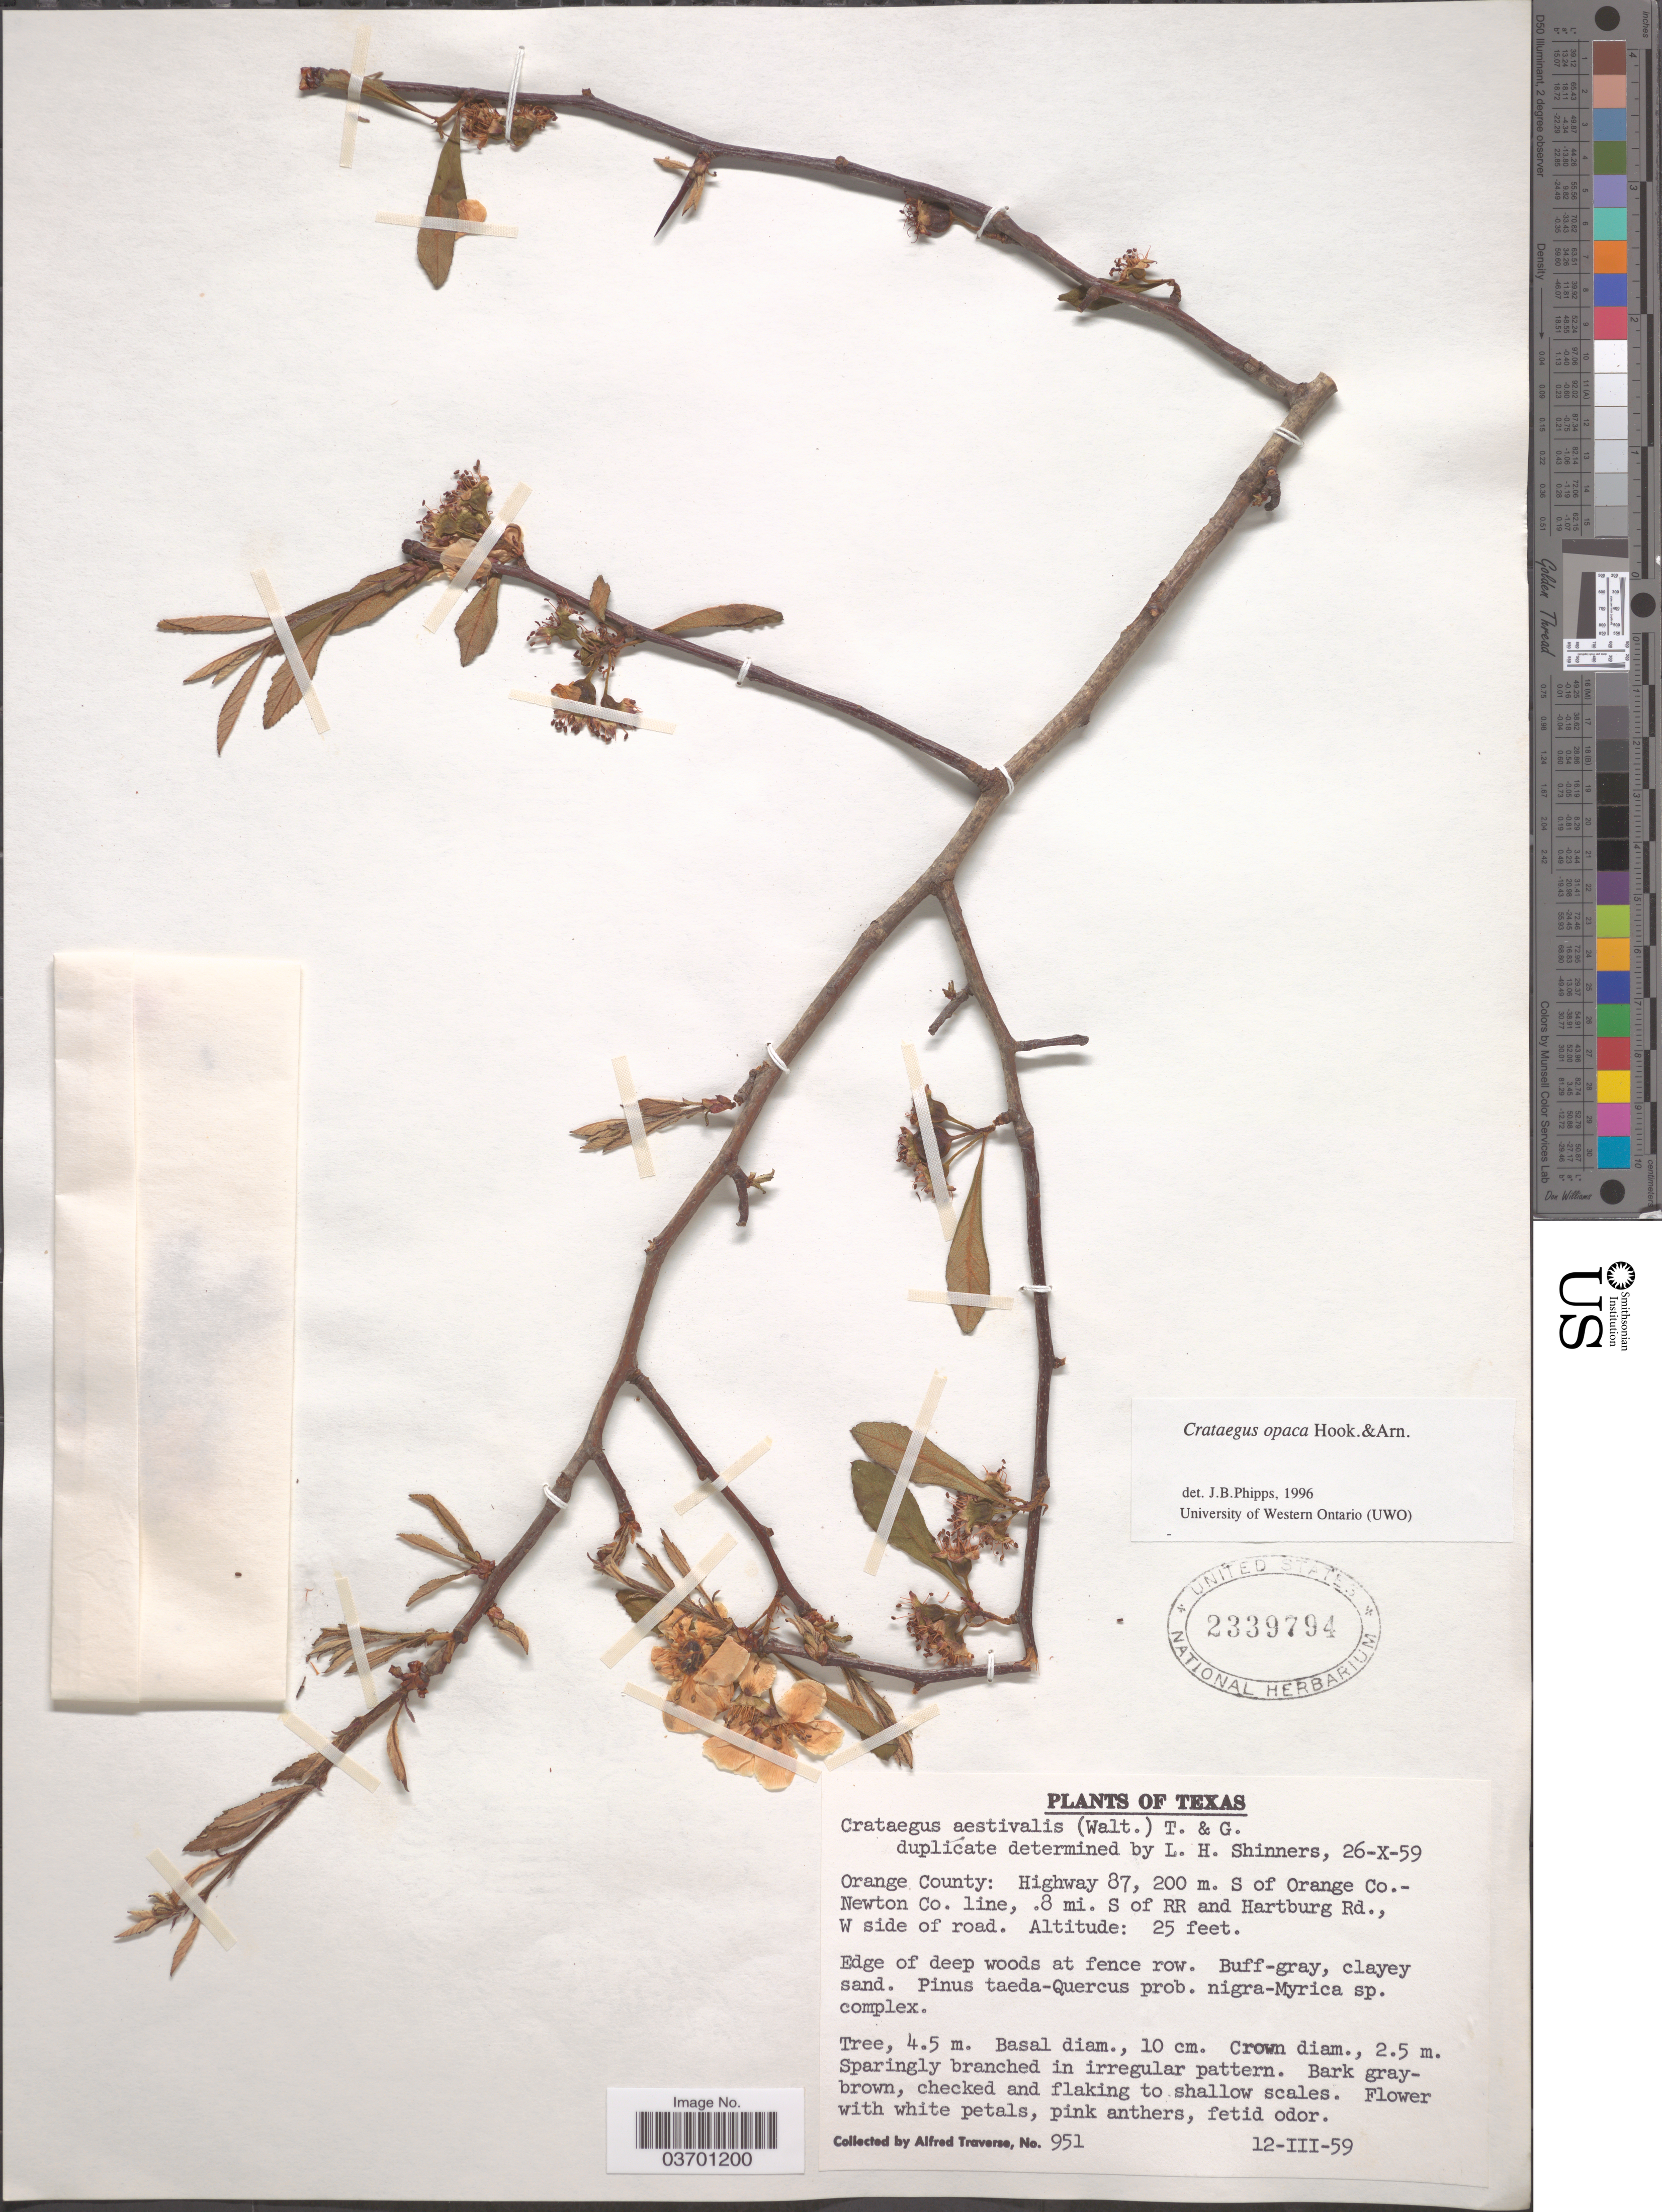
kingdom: Plantae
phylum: Tracheophyta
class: Magnoliopsida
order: Rosales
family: Rosaceae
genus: Crataegus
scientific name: Crataegus opaca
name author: Hook. & Arn.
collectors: A. Traverse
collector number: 951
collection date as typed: Transcribed d/m/y: 12/3/59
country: United States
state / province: Texas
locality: Orange County: Highway 87, 200 m. S of Orange Co.-Newton Co. line, 8 mi. S of RR and Hartburg Rd., W side of road.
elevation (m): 8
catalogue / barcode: US 2339794